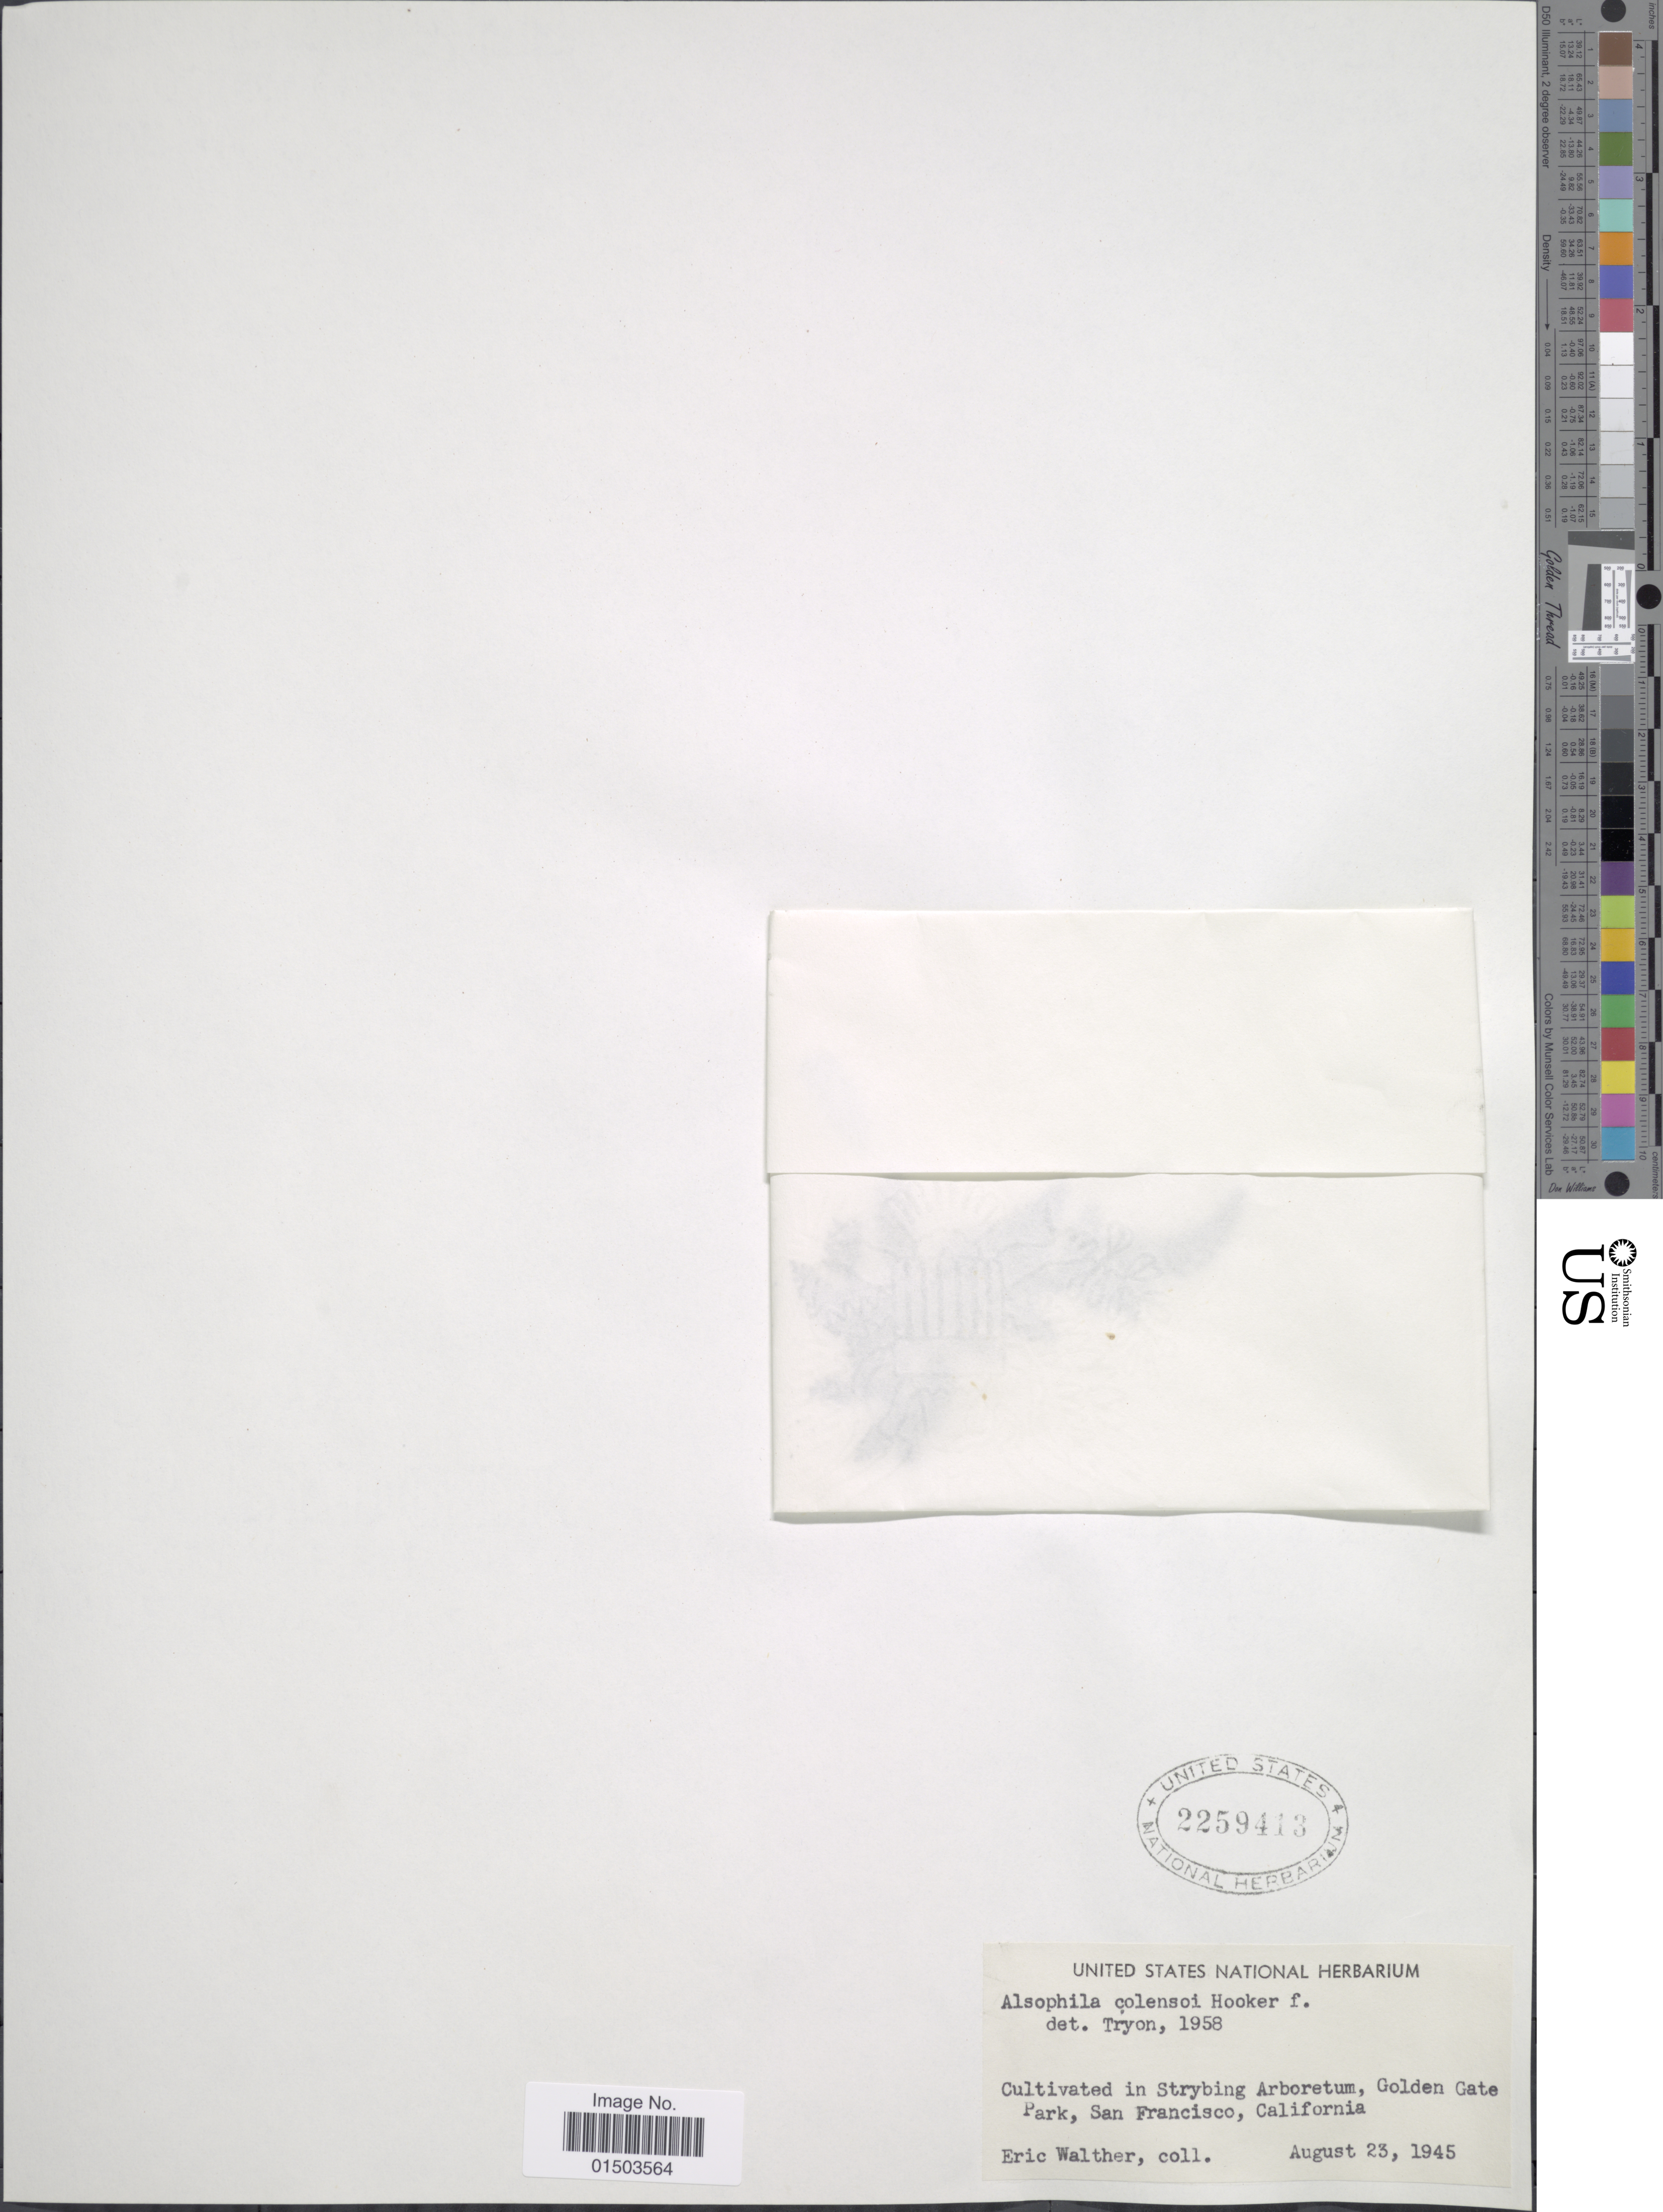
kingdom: Plantae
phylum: Tracheophyta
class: Polypodiopsida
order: Cyatheales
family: Cyatheaceae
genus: Alsophila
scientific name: Alsophila colensoi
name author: Hook.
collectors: E. Walther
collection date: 1945-08-23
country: United States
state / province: California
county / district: San Francisco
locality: Cultivated in Strybing Arboretum, Golden Gate Park, San Francisco, California.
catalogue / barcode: US 2259413